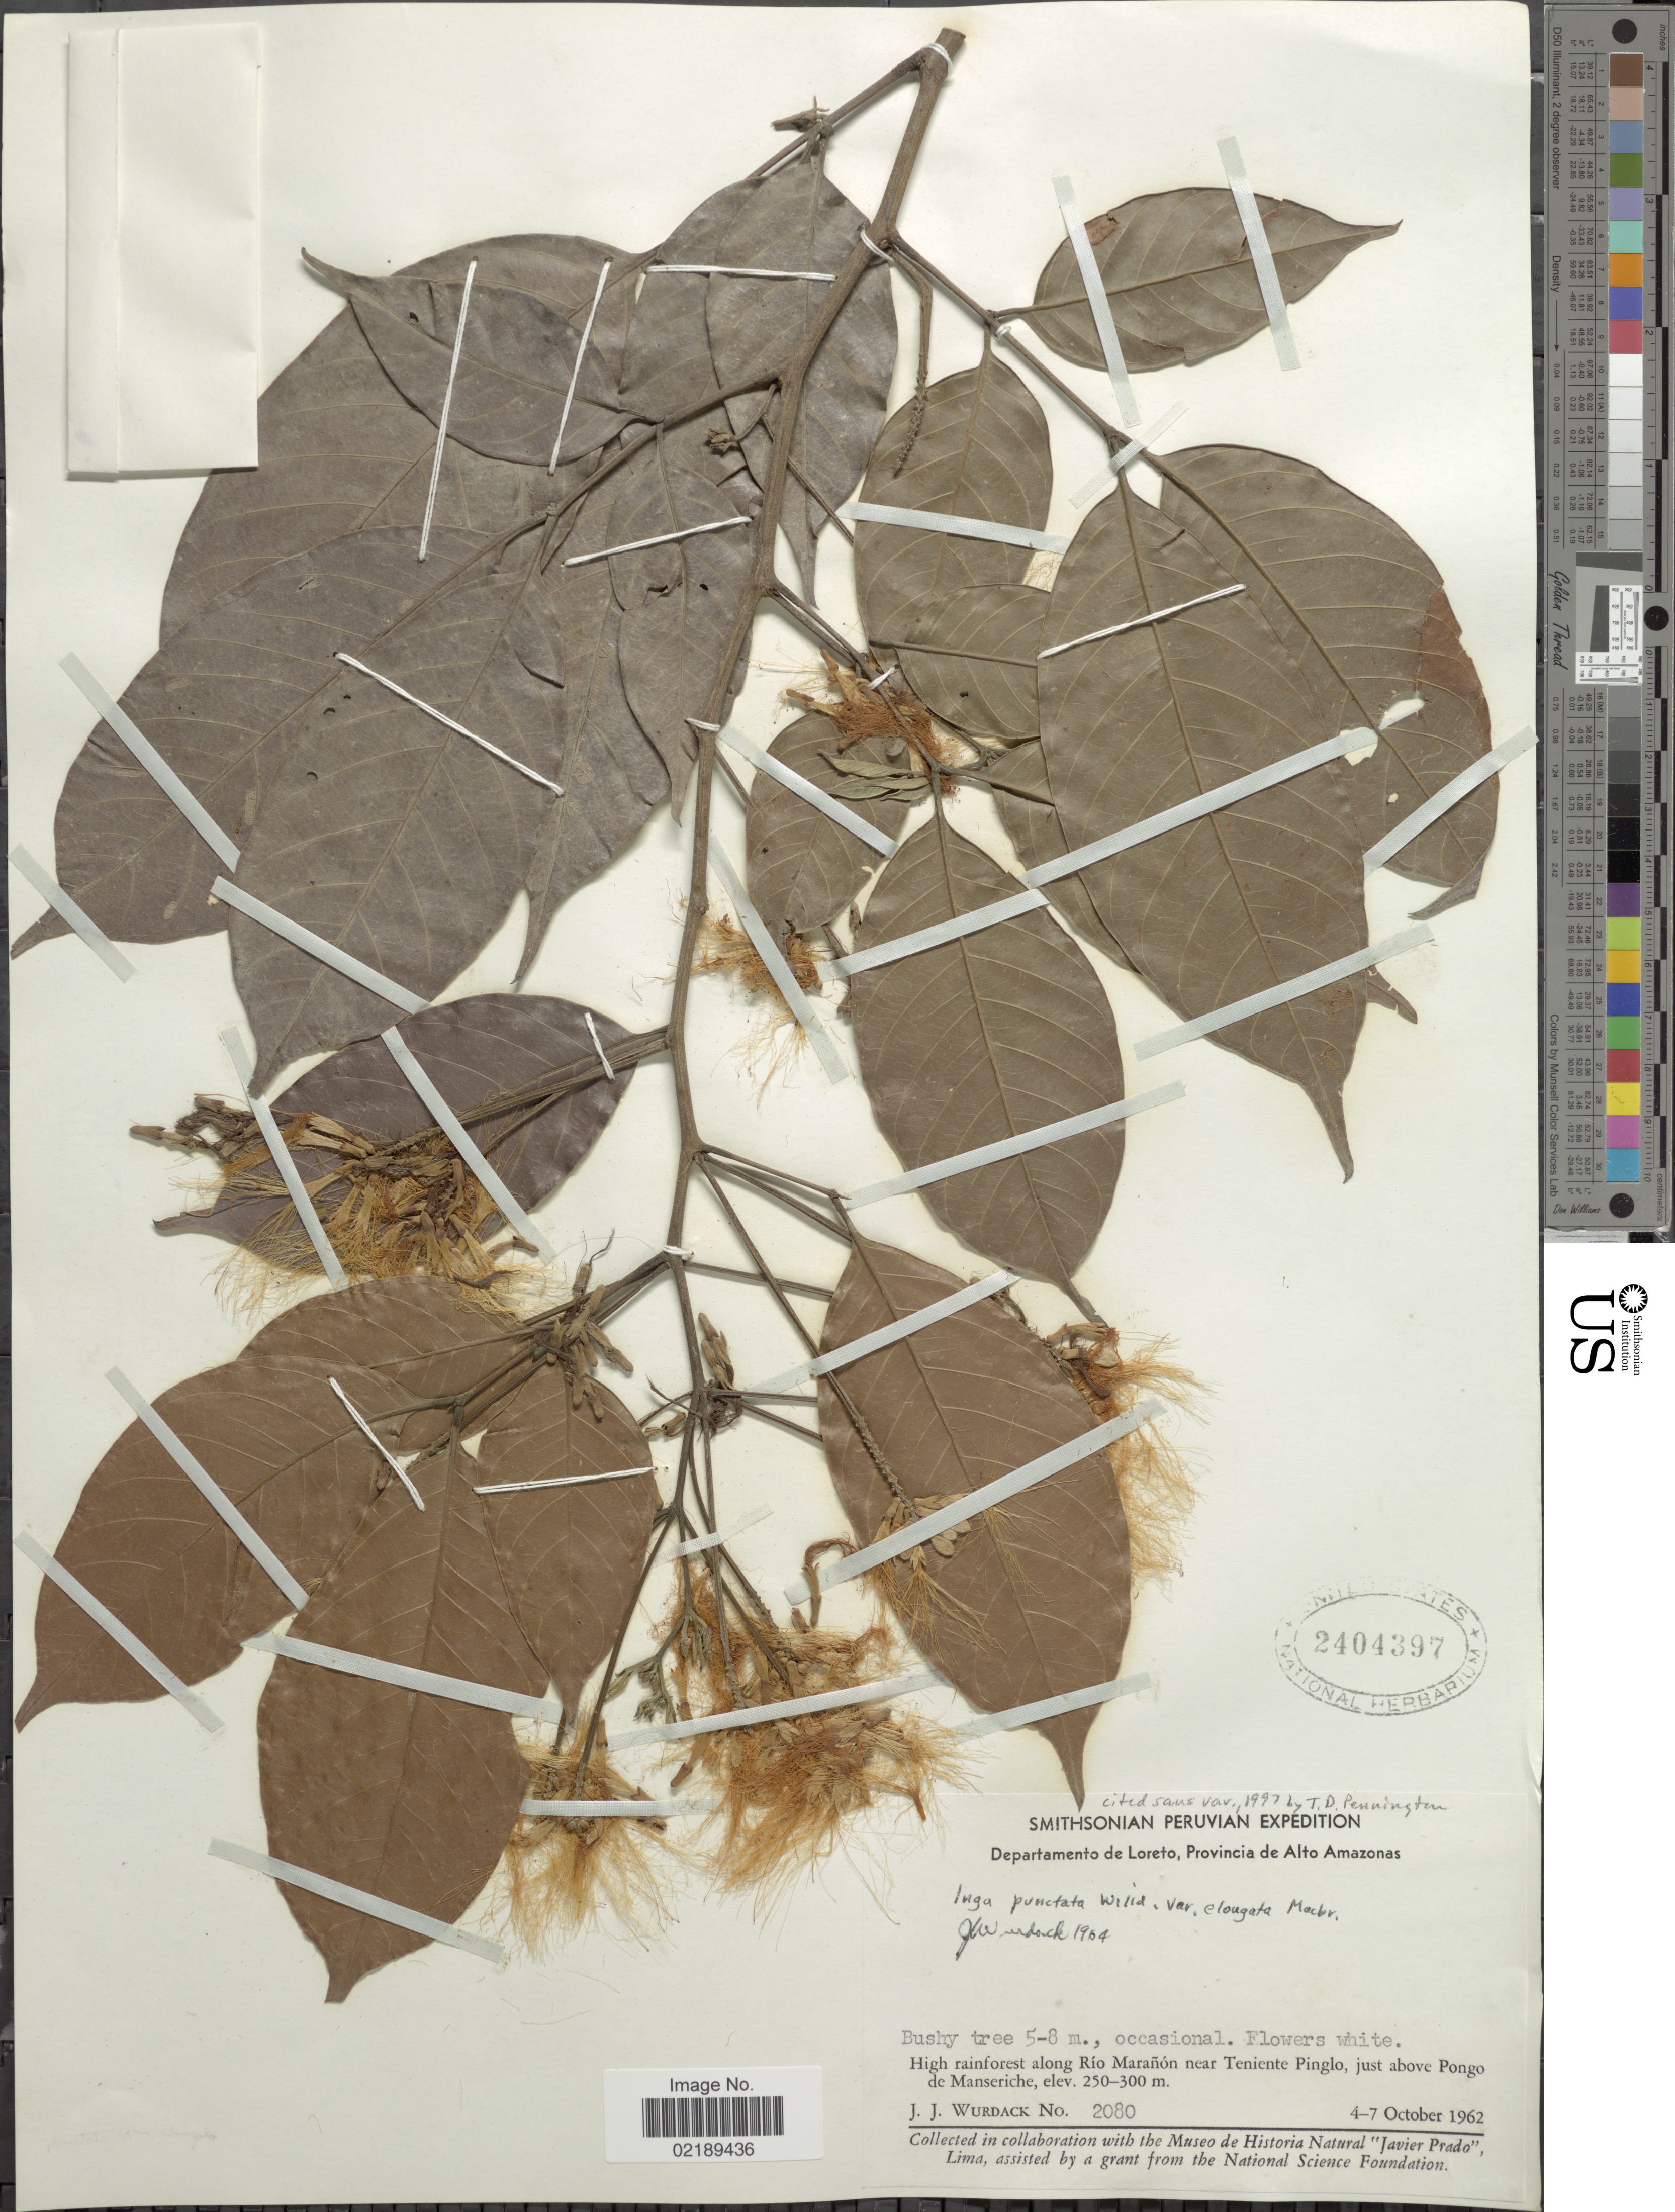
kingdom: Plantae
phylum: Tracheophyta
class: Magnoliopsida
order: Fabales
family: Fabaceae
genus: Inga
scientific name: Inga punctata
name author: Willd.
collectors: J. J. Wurdack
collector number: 2080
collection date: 1962-10-04/1962-10-07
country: Peru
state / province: Loreto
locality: Provincia de Alto Amazonas, high rainforest along Rio Maranon near Teniente Pinglo, just above Pongo de Manseriche.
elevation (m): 250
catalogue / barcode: US 2404397